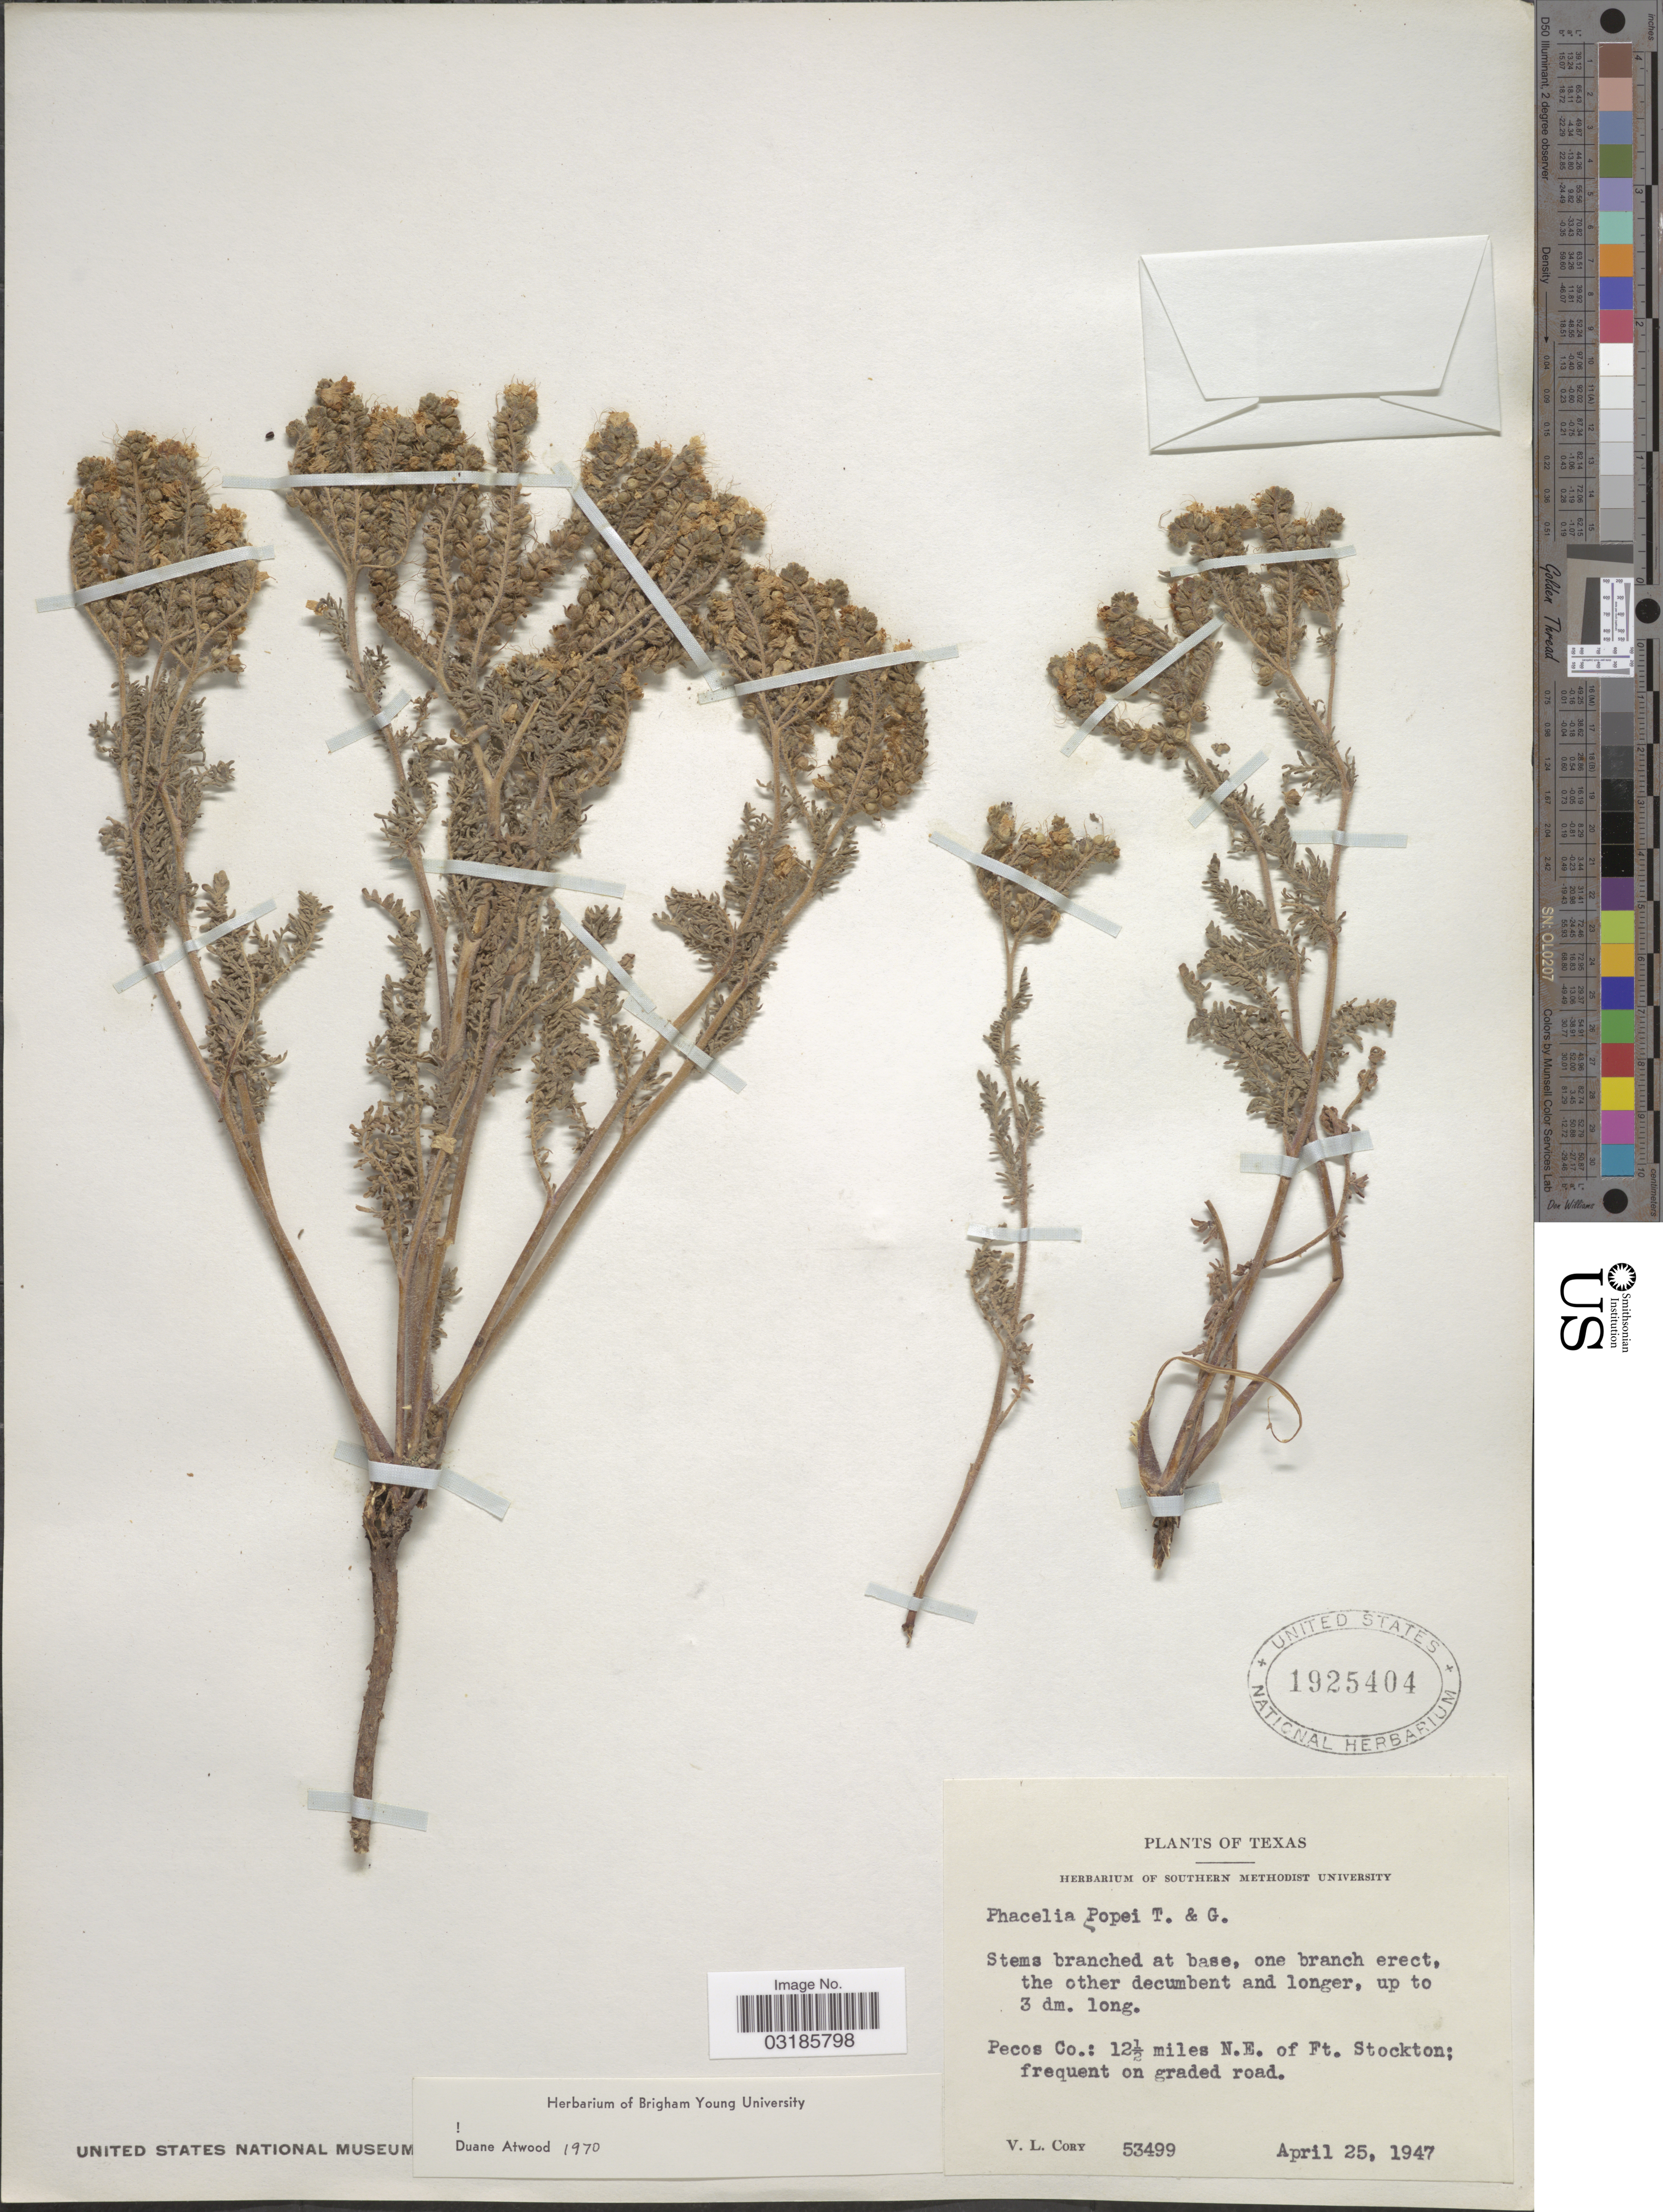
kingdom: Plantae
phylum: Tracheophyta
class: Magnoliopsida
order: Boraginales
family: Hydrophyllaceae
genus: Phacelia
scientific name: Phacelia popei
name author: Torr. & A. Gray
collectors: V. Cory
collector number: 53499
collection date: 1947-04-25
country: United States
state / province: Texas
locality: Pecos Co.: 12 ½miles N.E. of Ft. Stockton; frequent on graded road.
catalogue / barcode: US 1925404